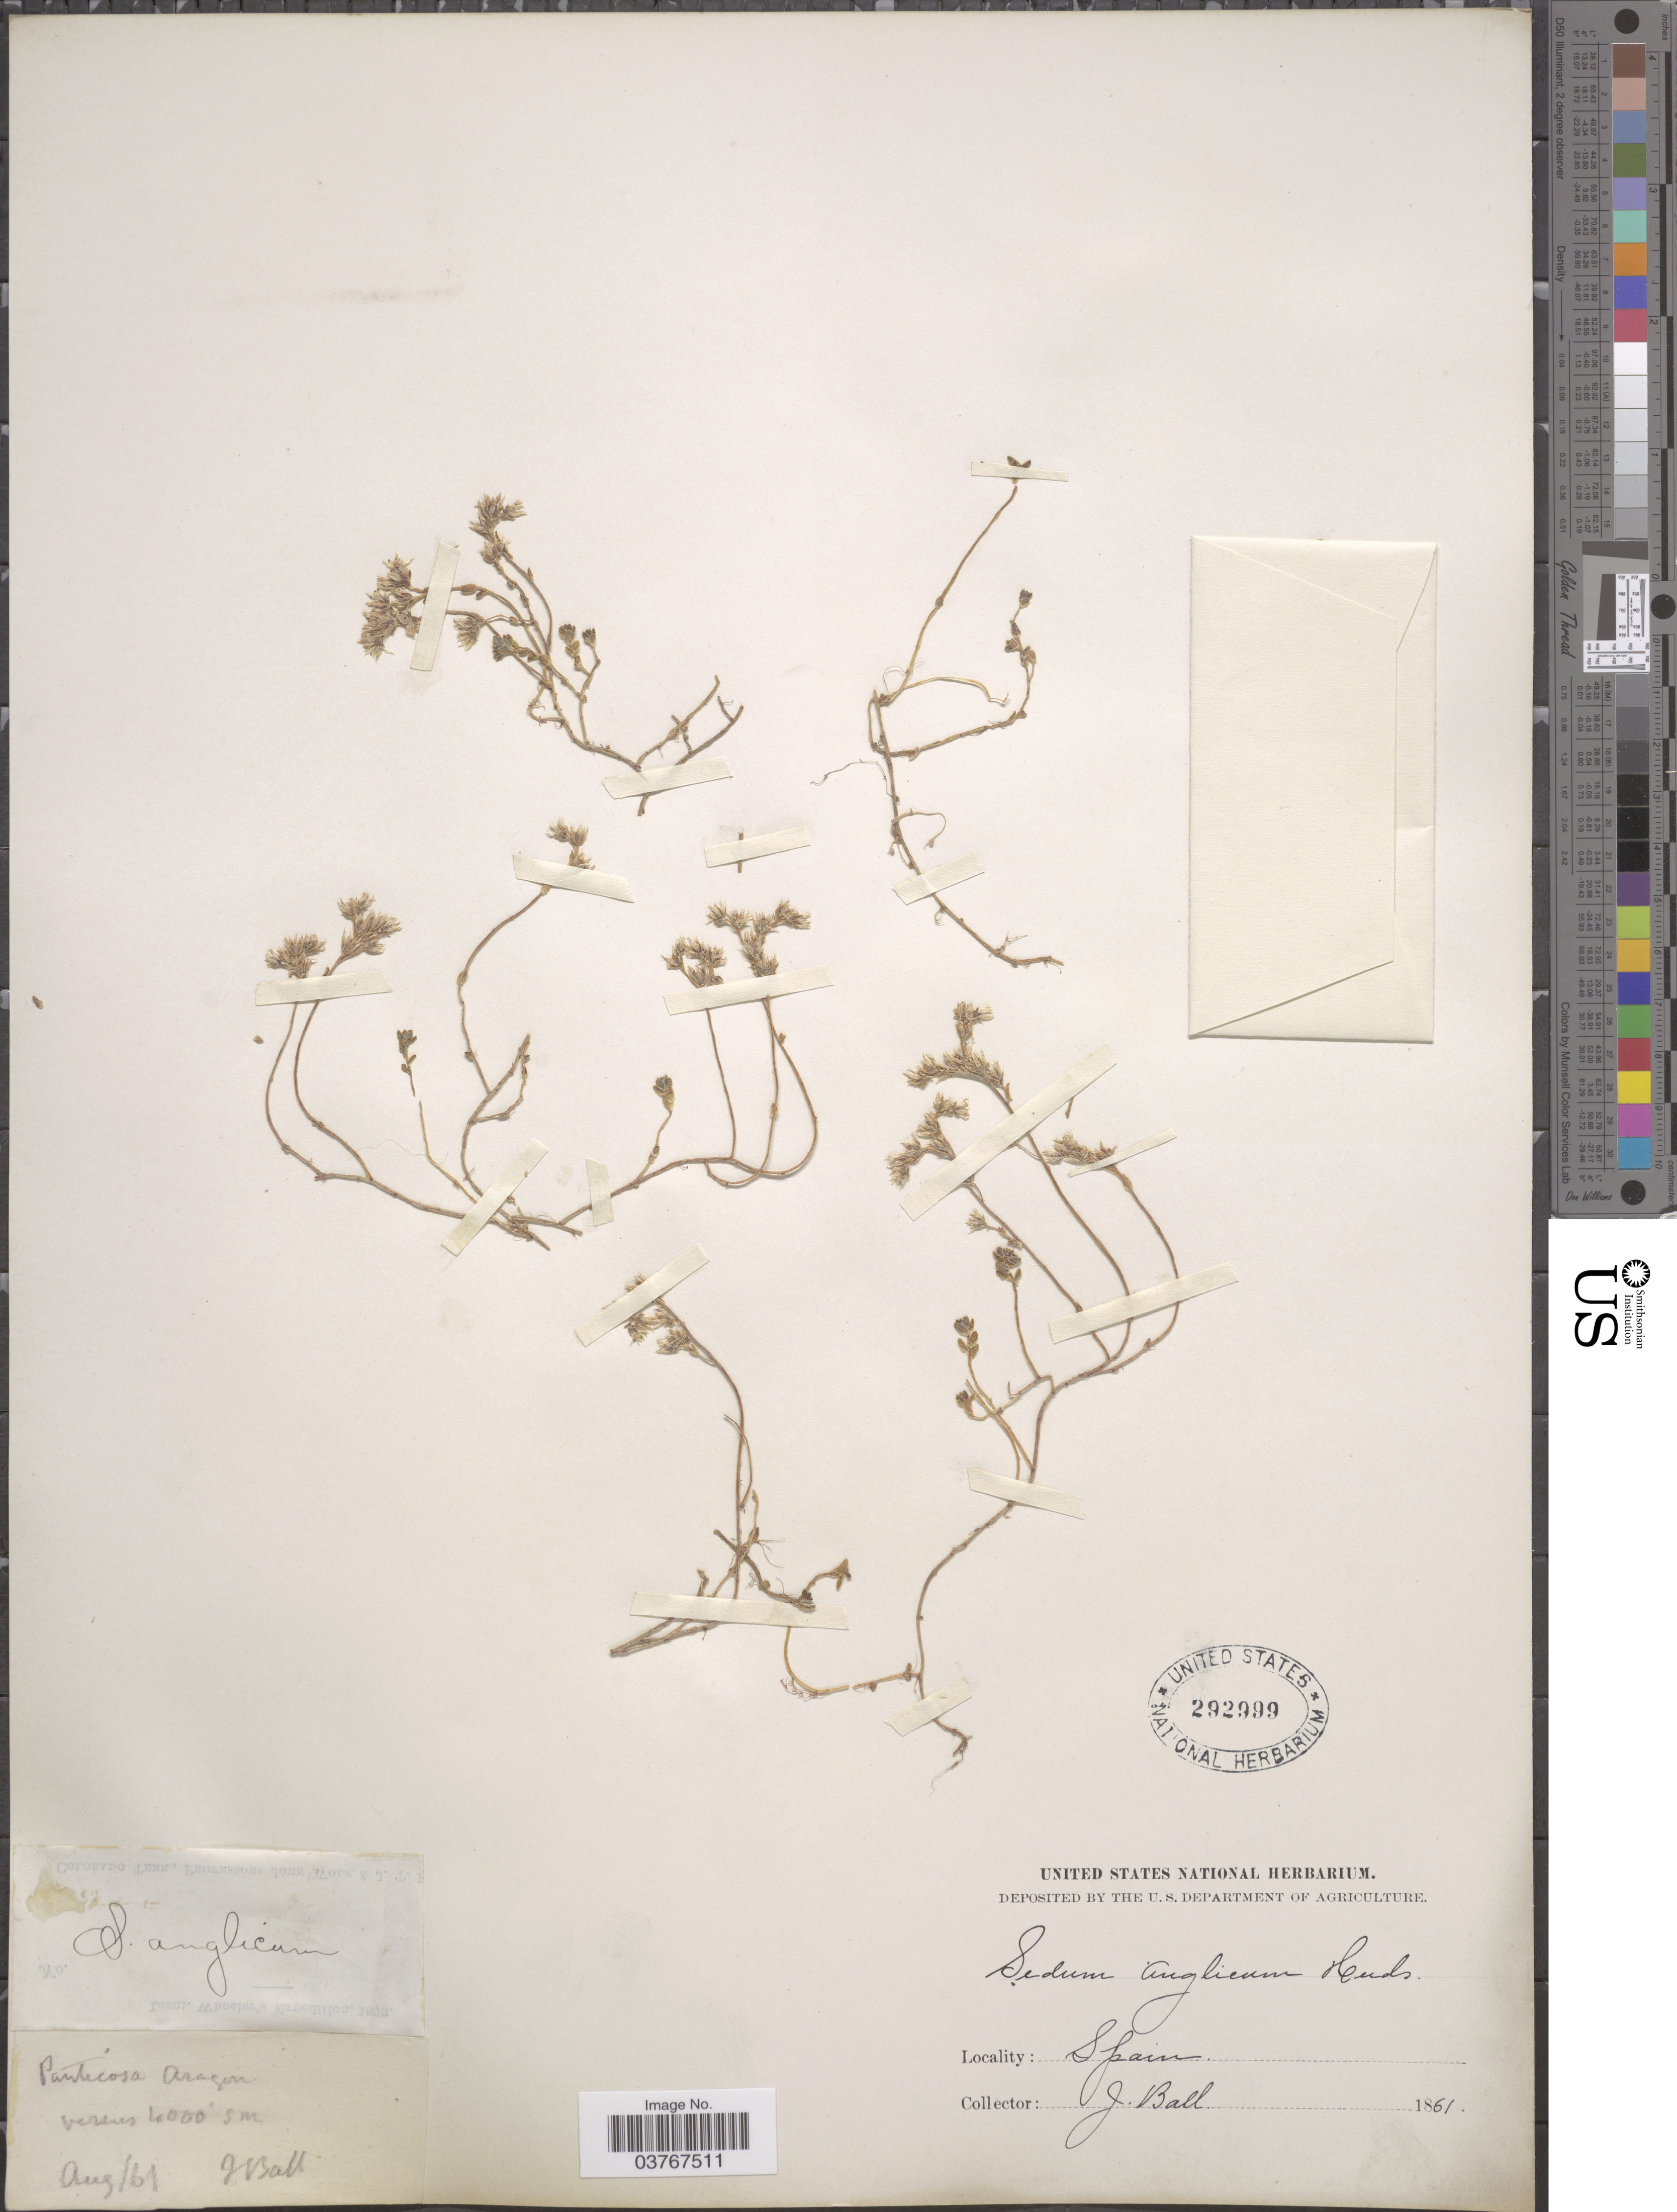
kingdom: Plantae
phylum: Tracheophyta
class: Magnoliopsida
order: Saxifragales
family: Crassulaceae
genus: Sedum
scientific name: Sedum anglicum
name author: Huds.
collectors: J. Ball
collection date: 1861-08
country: Spain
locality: Panticosa Aragon.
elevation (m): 4000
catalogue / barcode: US 292999